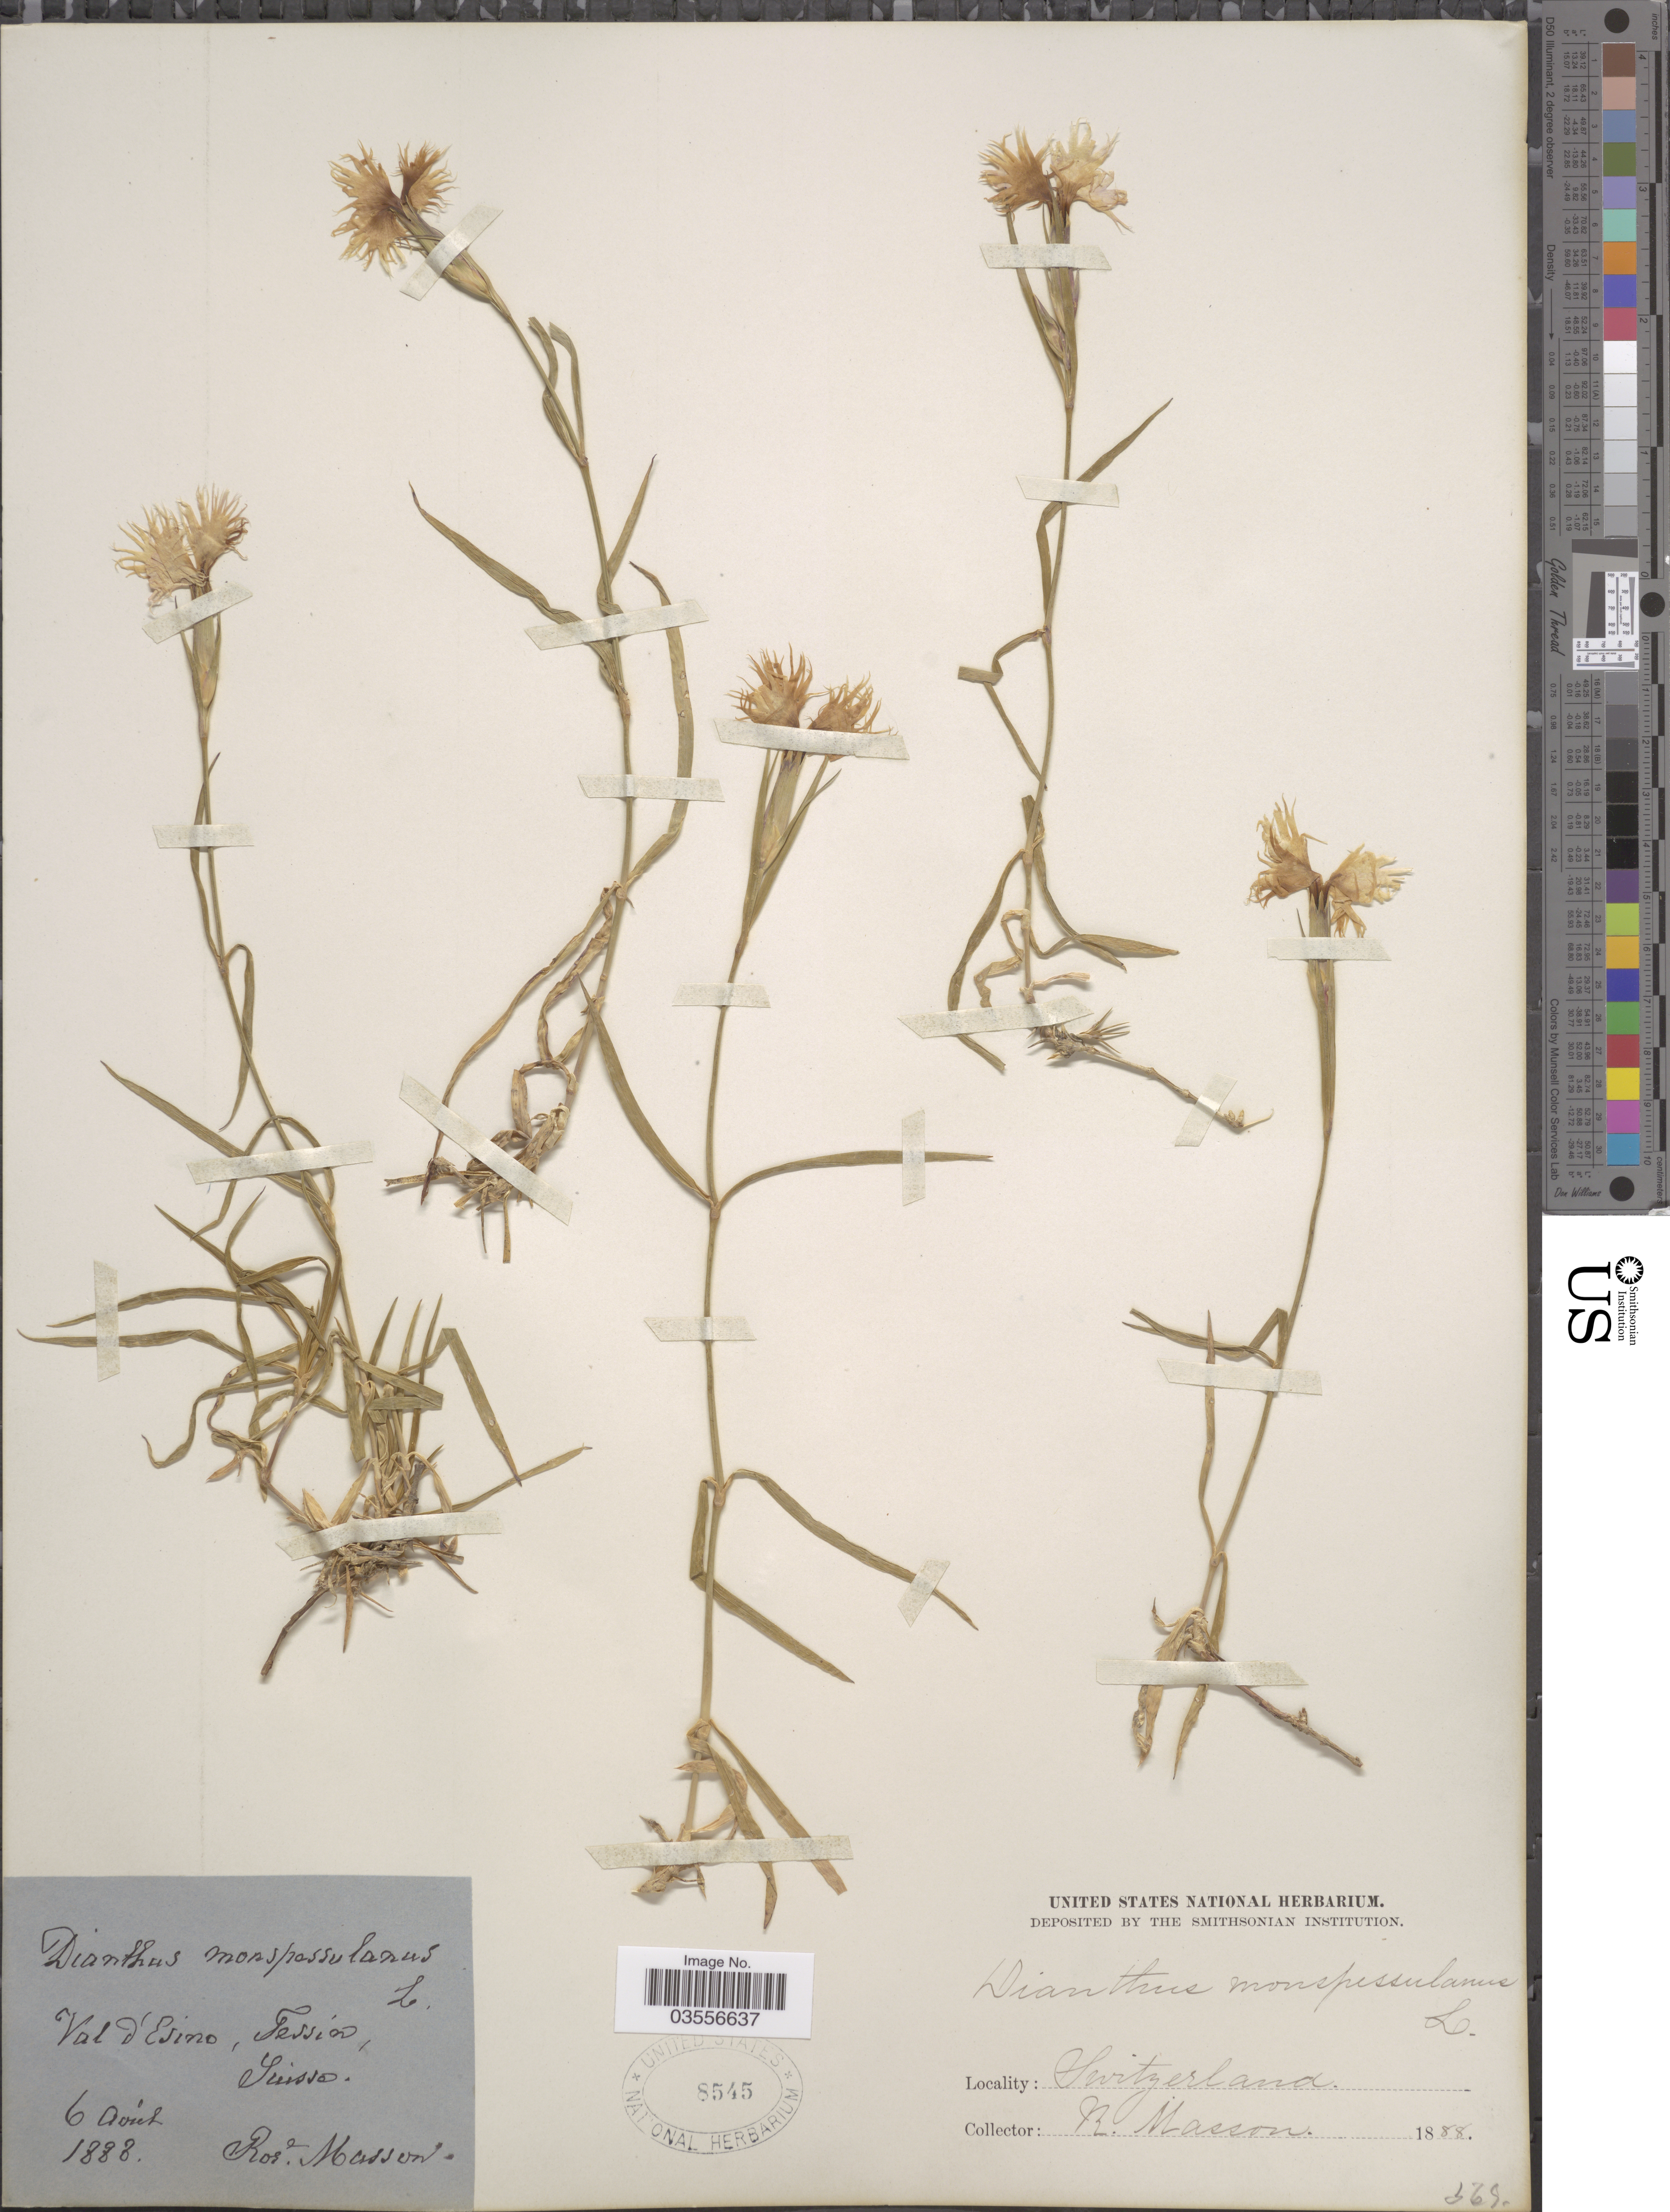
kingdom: Plantae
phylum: Tracheophyta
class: Magnoliopsida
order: Caryophyllales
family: Caryophyllaceae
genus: Dianthus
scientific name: Dianthus monspessulanus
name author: L.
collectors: R. Masson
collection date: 1888-04-06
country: Switzerland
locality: Val d'Esino, Tessin, Suisse.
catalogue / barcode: US 8545